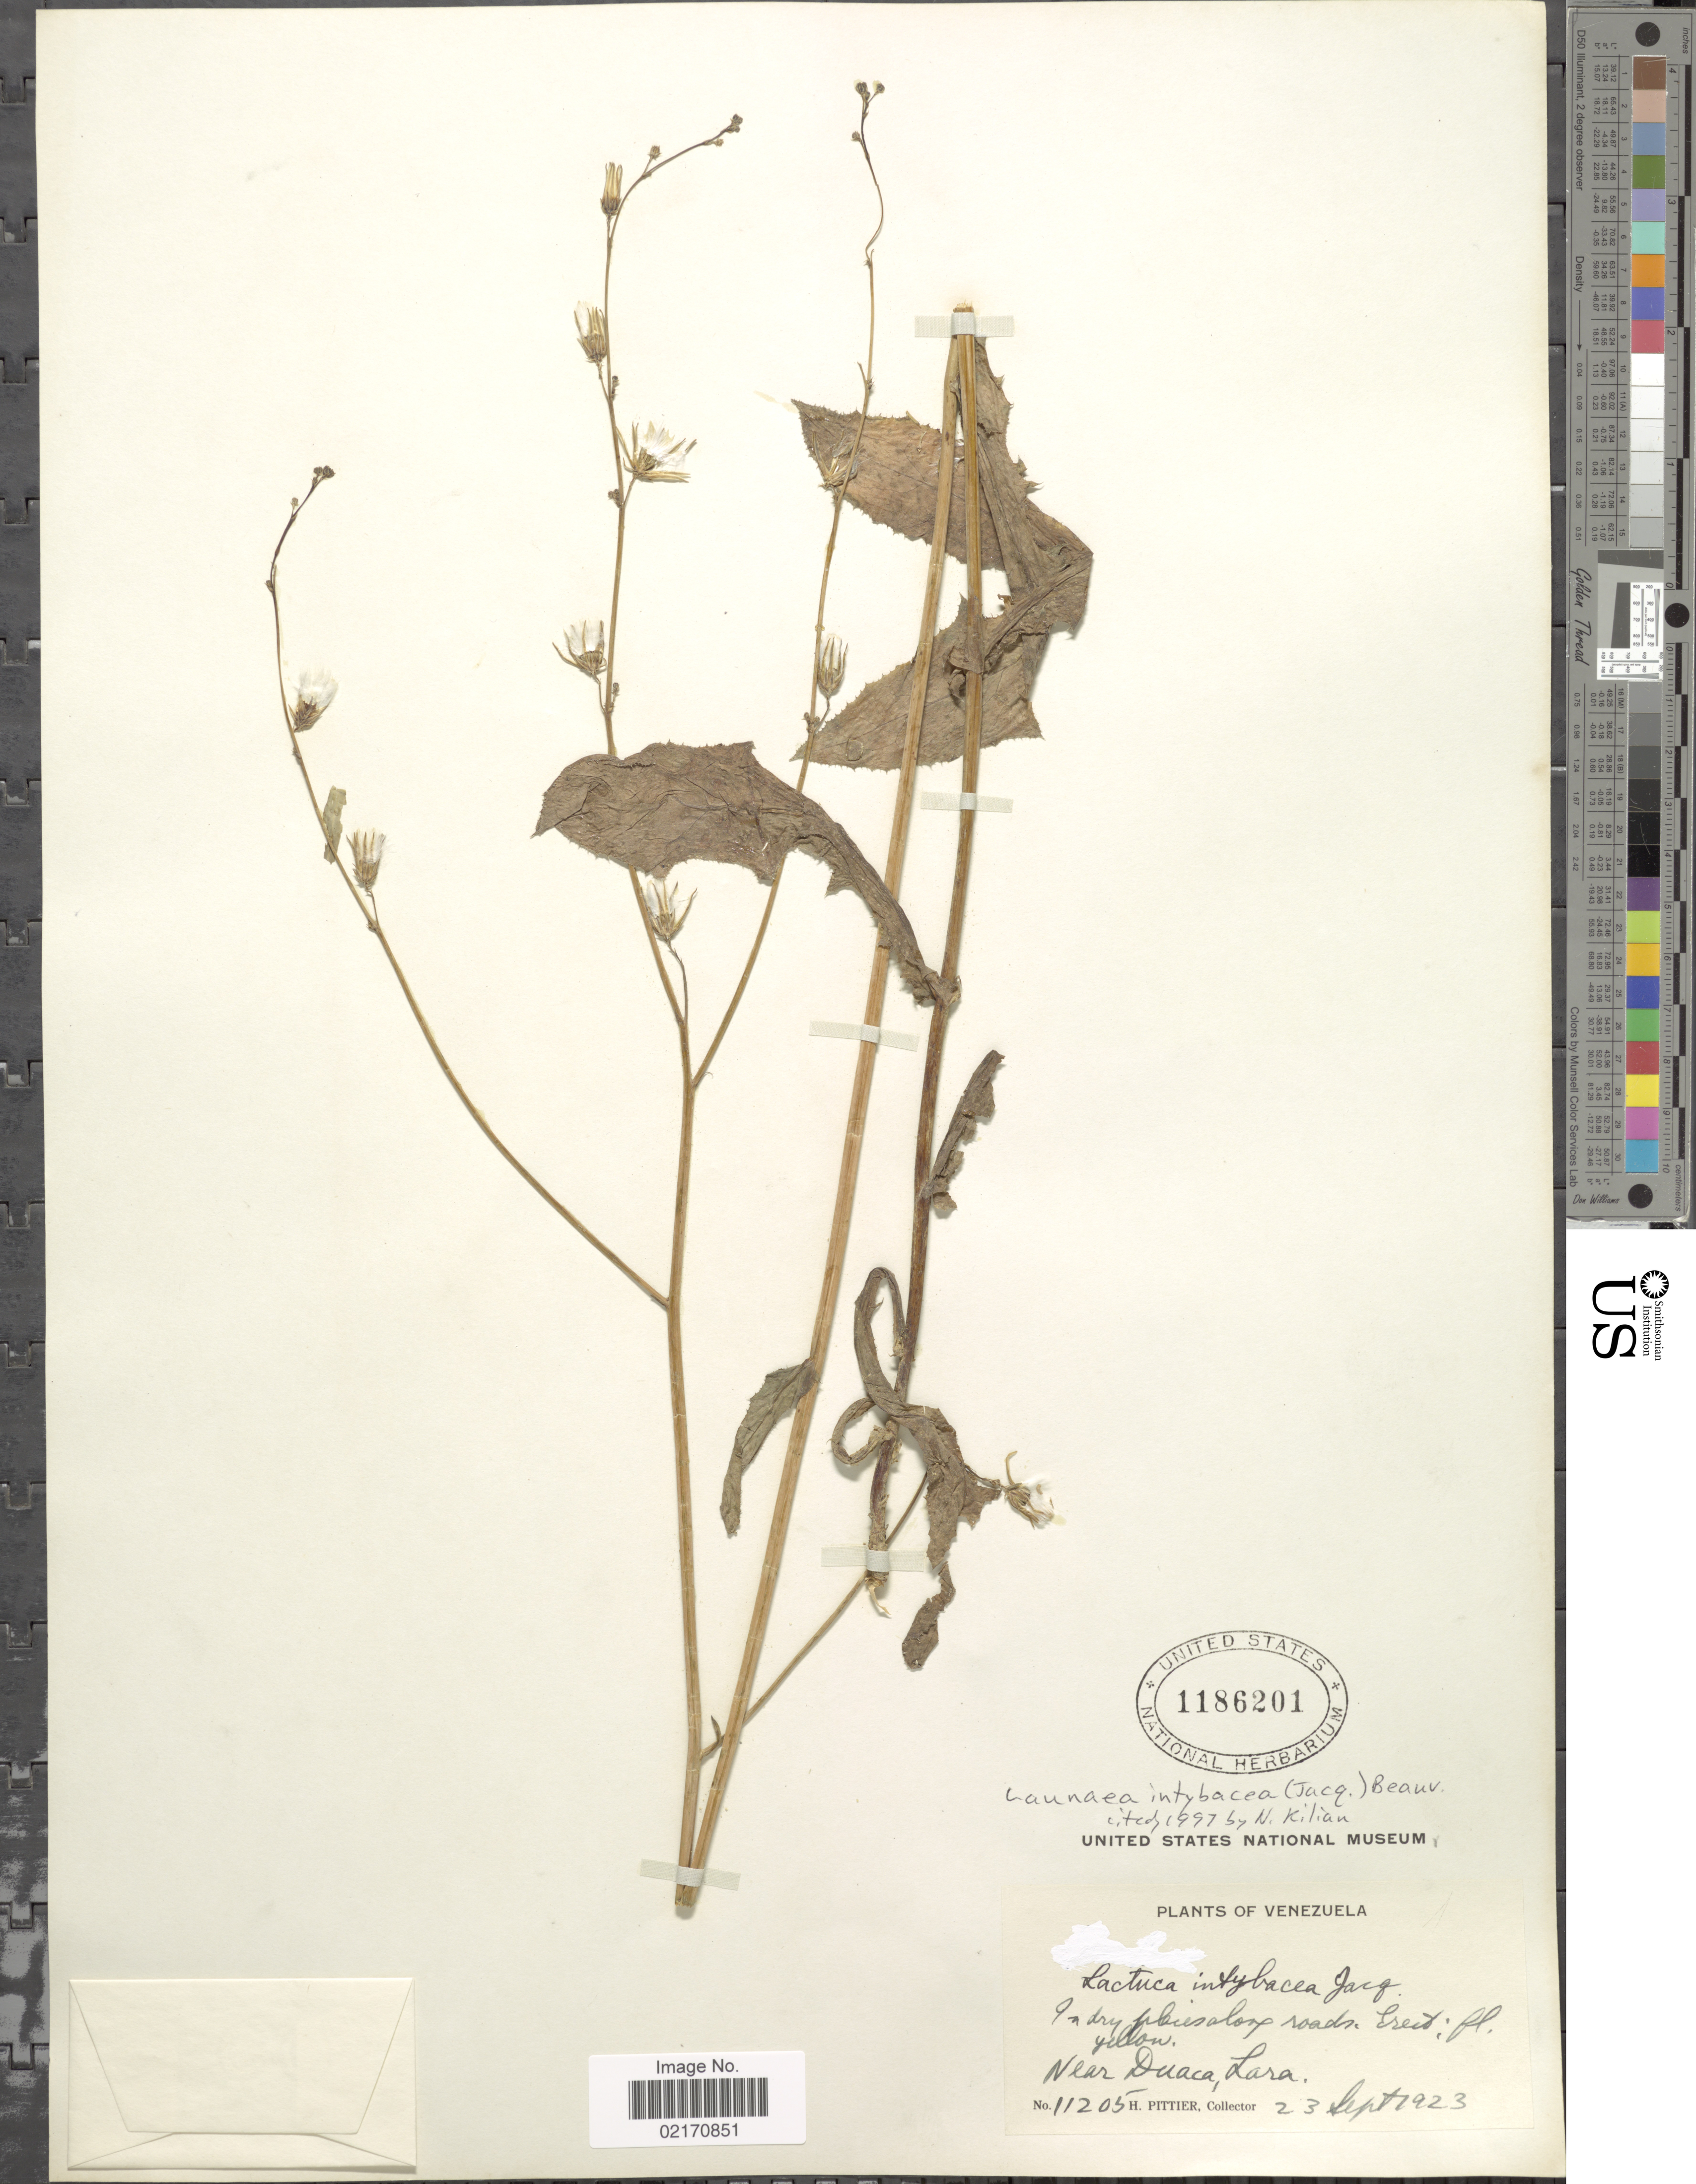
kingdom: Plantae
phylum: Tracheophyta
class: Magnoliopsida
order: Asterales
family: Asteraceae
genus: Launaea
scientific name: Launaea intybacea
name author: (Jacq.) Beauverd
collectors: H. F. Pittier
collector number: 11205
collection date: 1923-09-23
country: Venezuela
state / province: Lara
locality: Near Duaca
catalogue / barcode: US 1186201